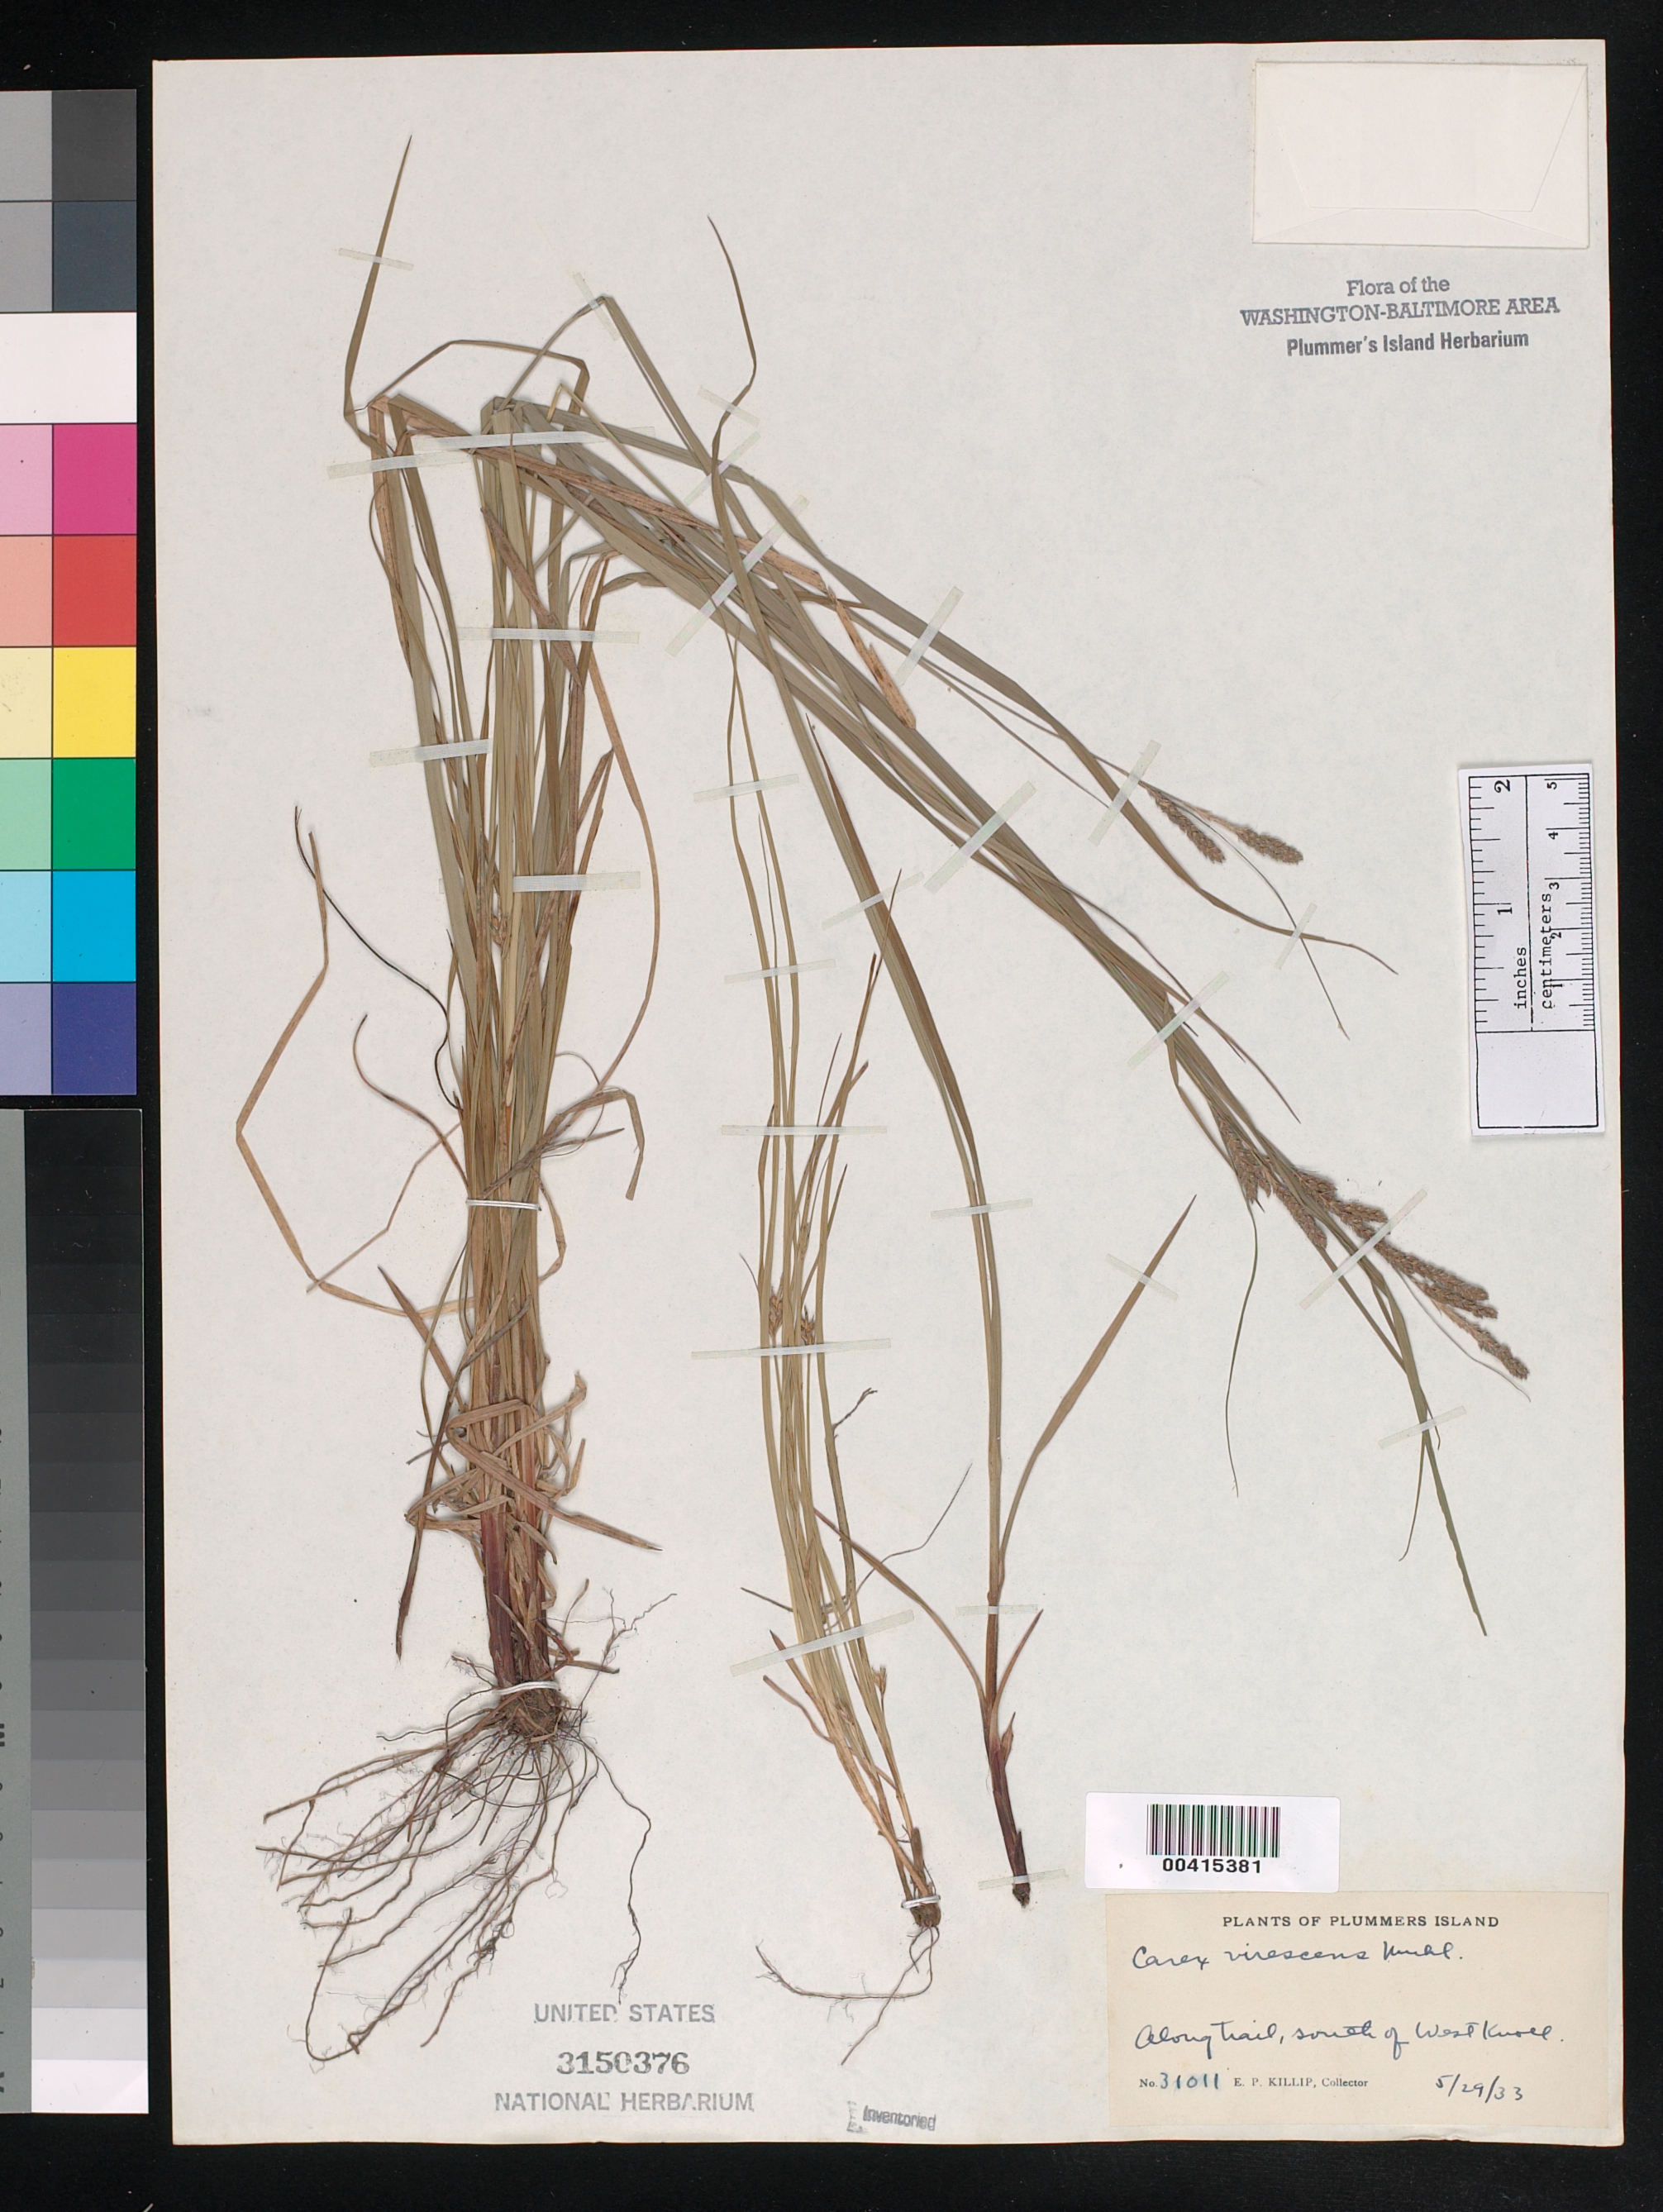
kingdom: Plantae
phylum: Tracheophyta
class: Liliopsida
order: Poales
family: Cyperaceae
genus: Carex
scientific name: Carex virescens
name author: Muhl. ex Willd.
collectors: E. P. Killip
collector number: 31011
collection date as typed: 29 May 1933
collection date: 1933-05-29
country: United States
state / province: Maryland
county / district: Montgomery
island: Plummers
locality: Plummer's Island; along trail, south of west knoll Plummers Island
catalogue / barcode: US 3150376